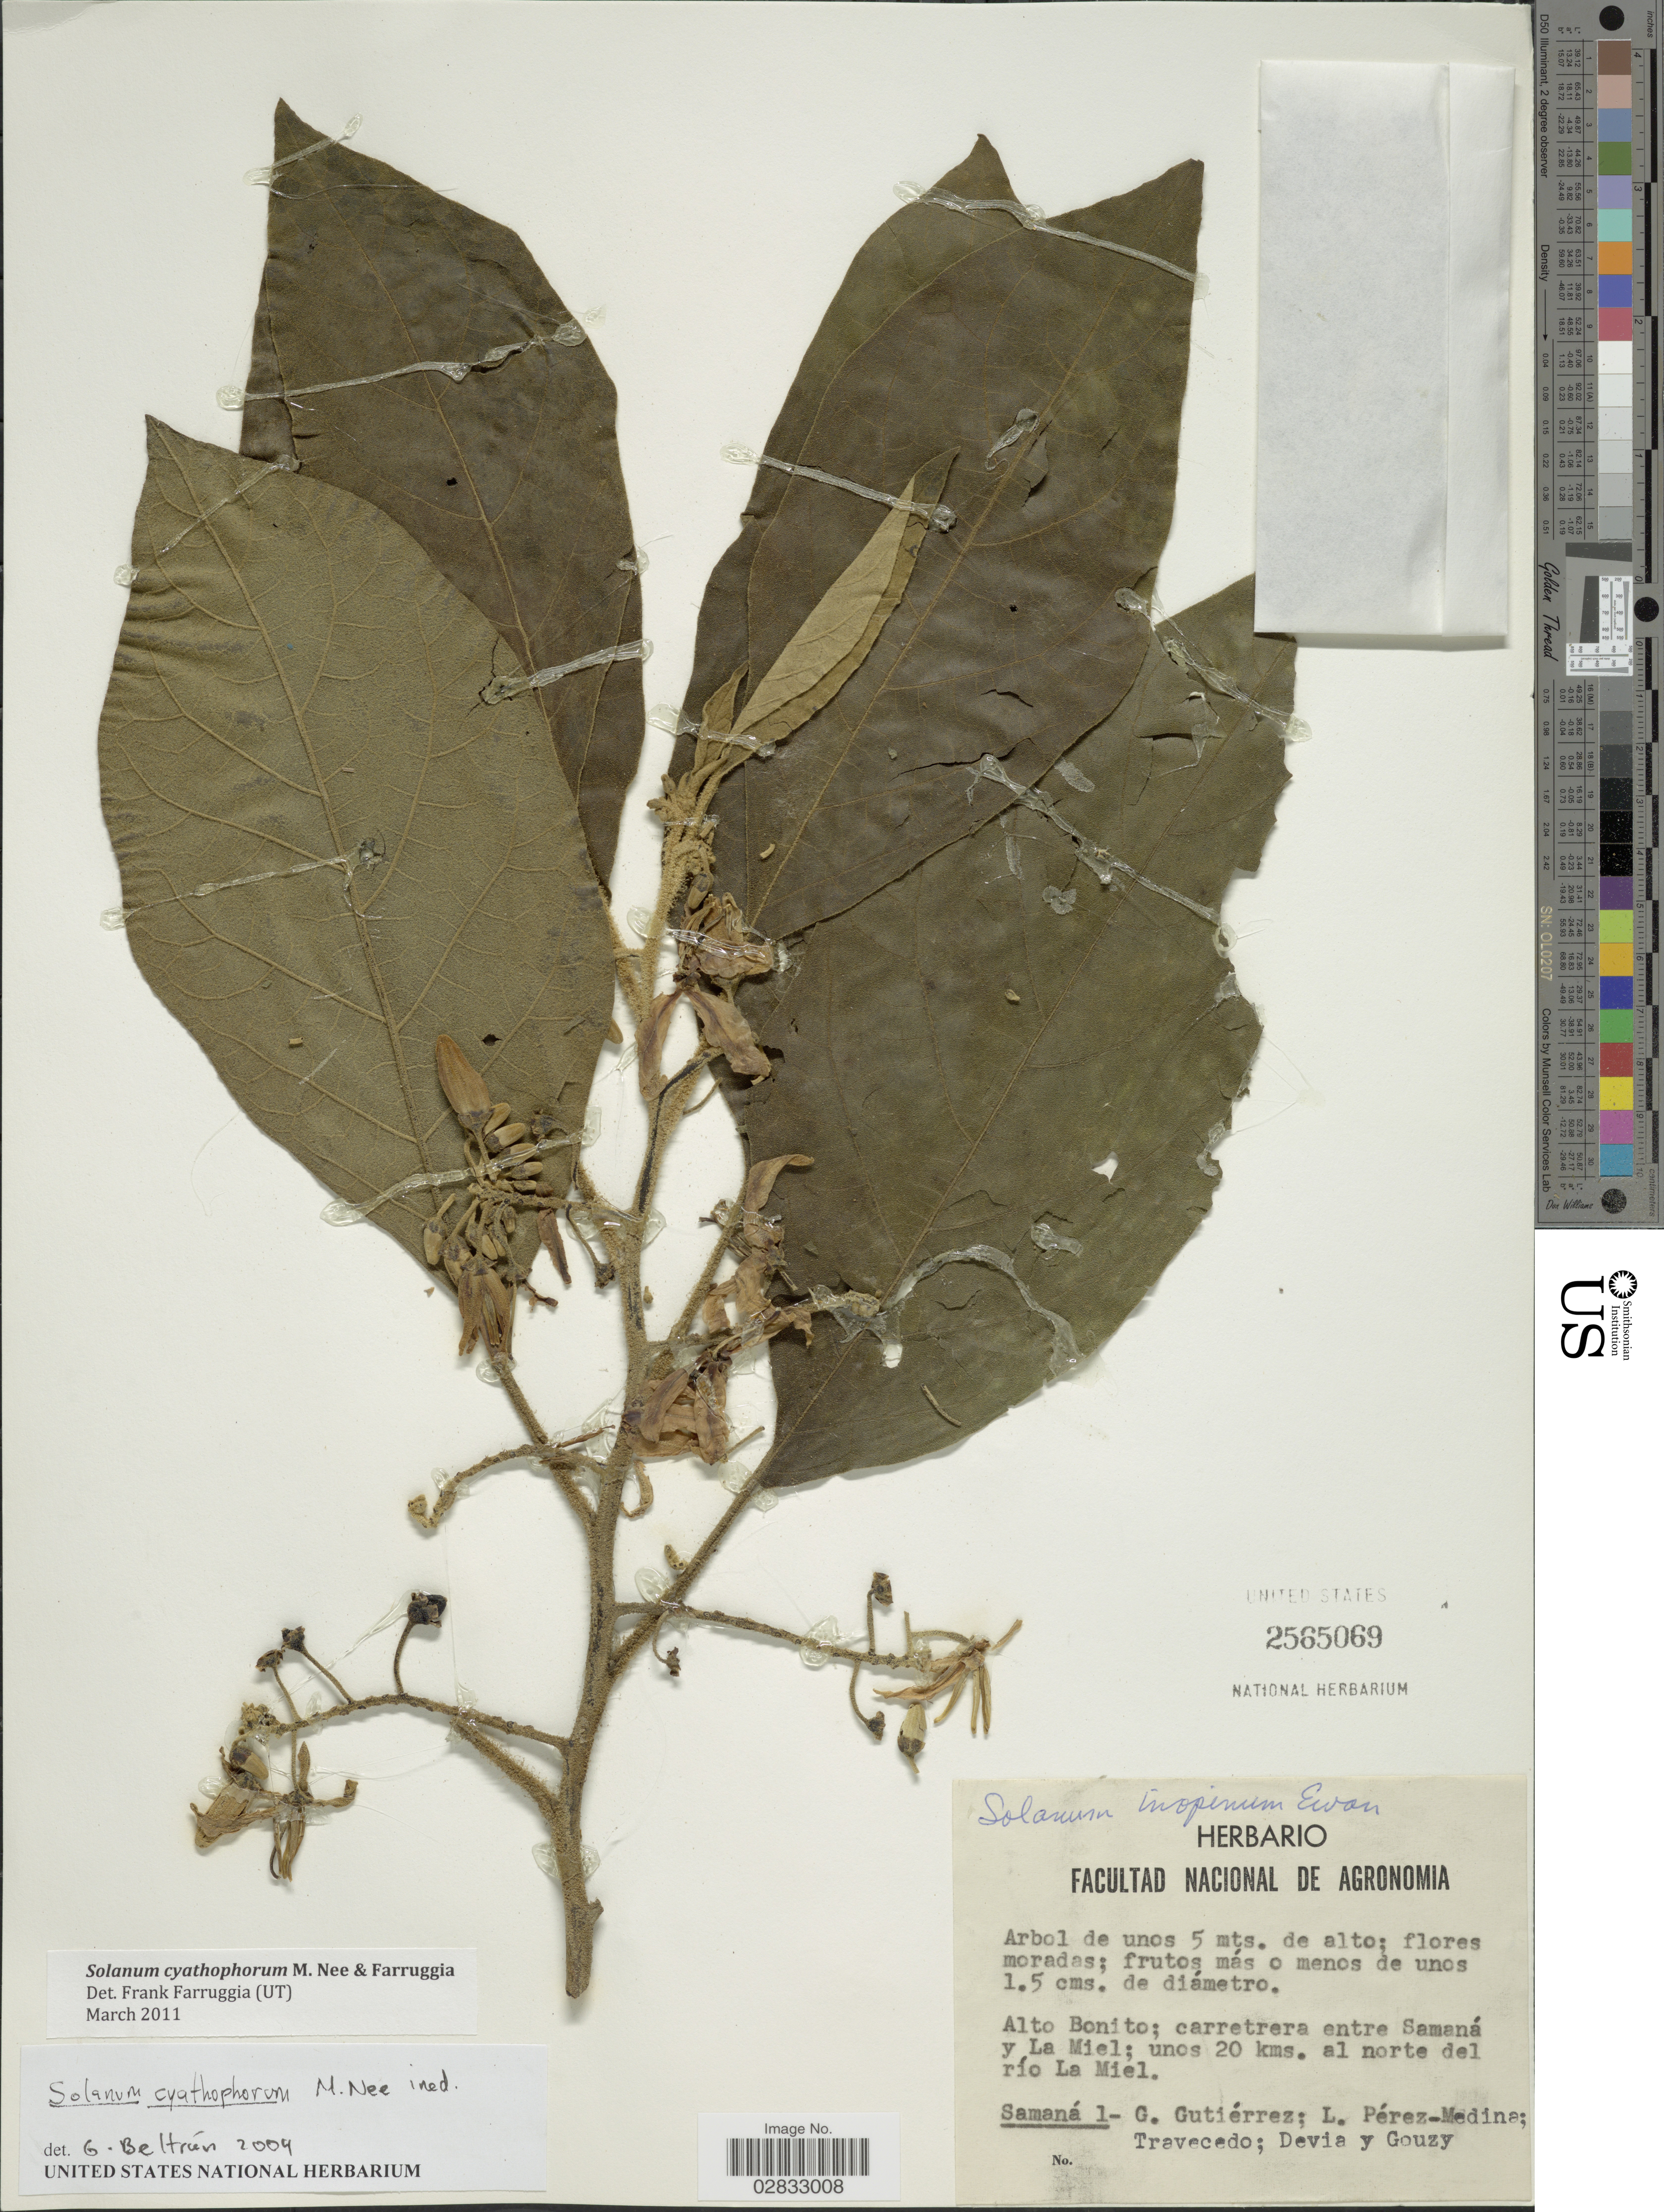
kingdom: Plantae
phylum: Tracheophyta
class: Magnoliopsida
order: Solanales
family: Solanaceae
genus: Solanum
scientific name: Solanum cyathophorum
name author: M. Nee & Farruggia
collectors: G. Gutiérrez, L. Pérez-Medina, Travecedo, -. Devia & -. Gouzy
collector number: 1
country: Colombia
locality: Alto Bonito; carretrera entre Samaná y La Miel; unos 20 kms. al norte del río La Miel.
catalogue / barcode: US 2565069